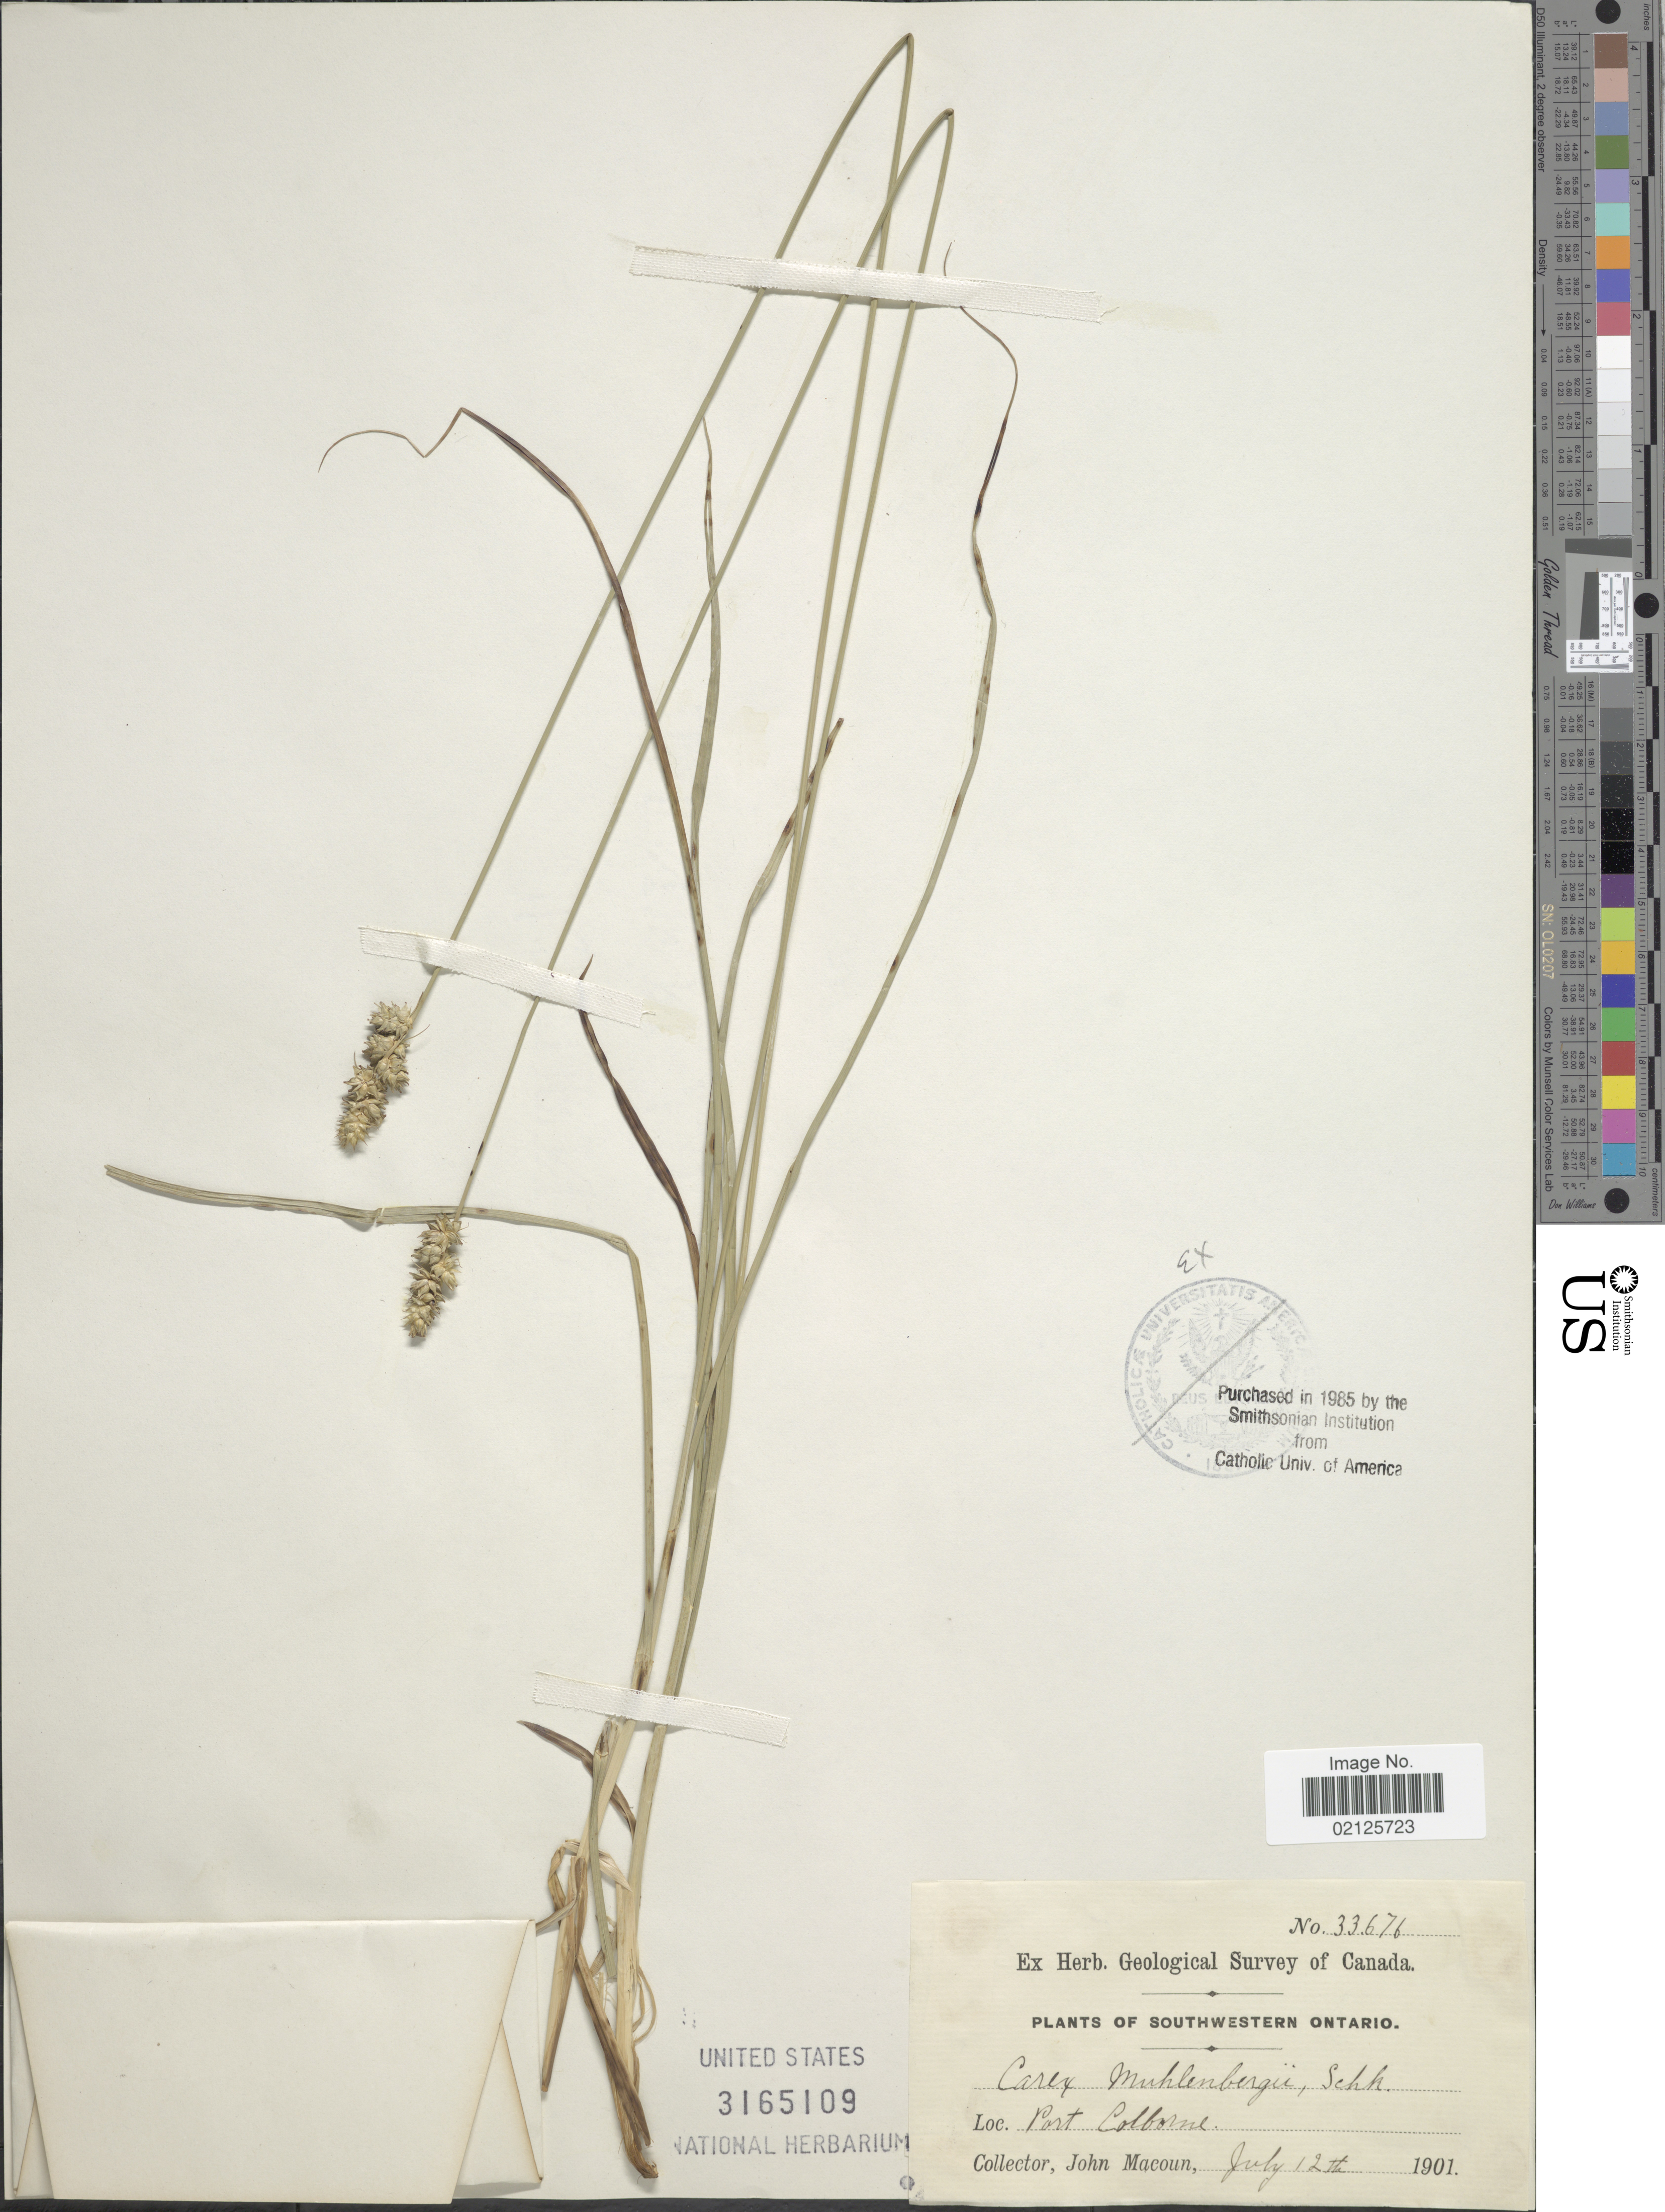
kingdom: Plantae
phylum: Tracheophyta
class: Liliopsida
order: Poales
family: Cyperaceae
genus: Carex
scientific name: Carex muehlenbergii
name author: Willd.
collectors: J. Macoun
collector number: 33676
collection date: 1901-07-12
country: Canada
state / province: Ontario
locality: Southwestern Ontario, Port Colborne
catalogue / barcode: US 3165109